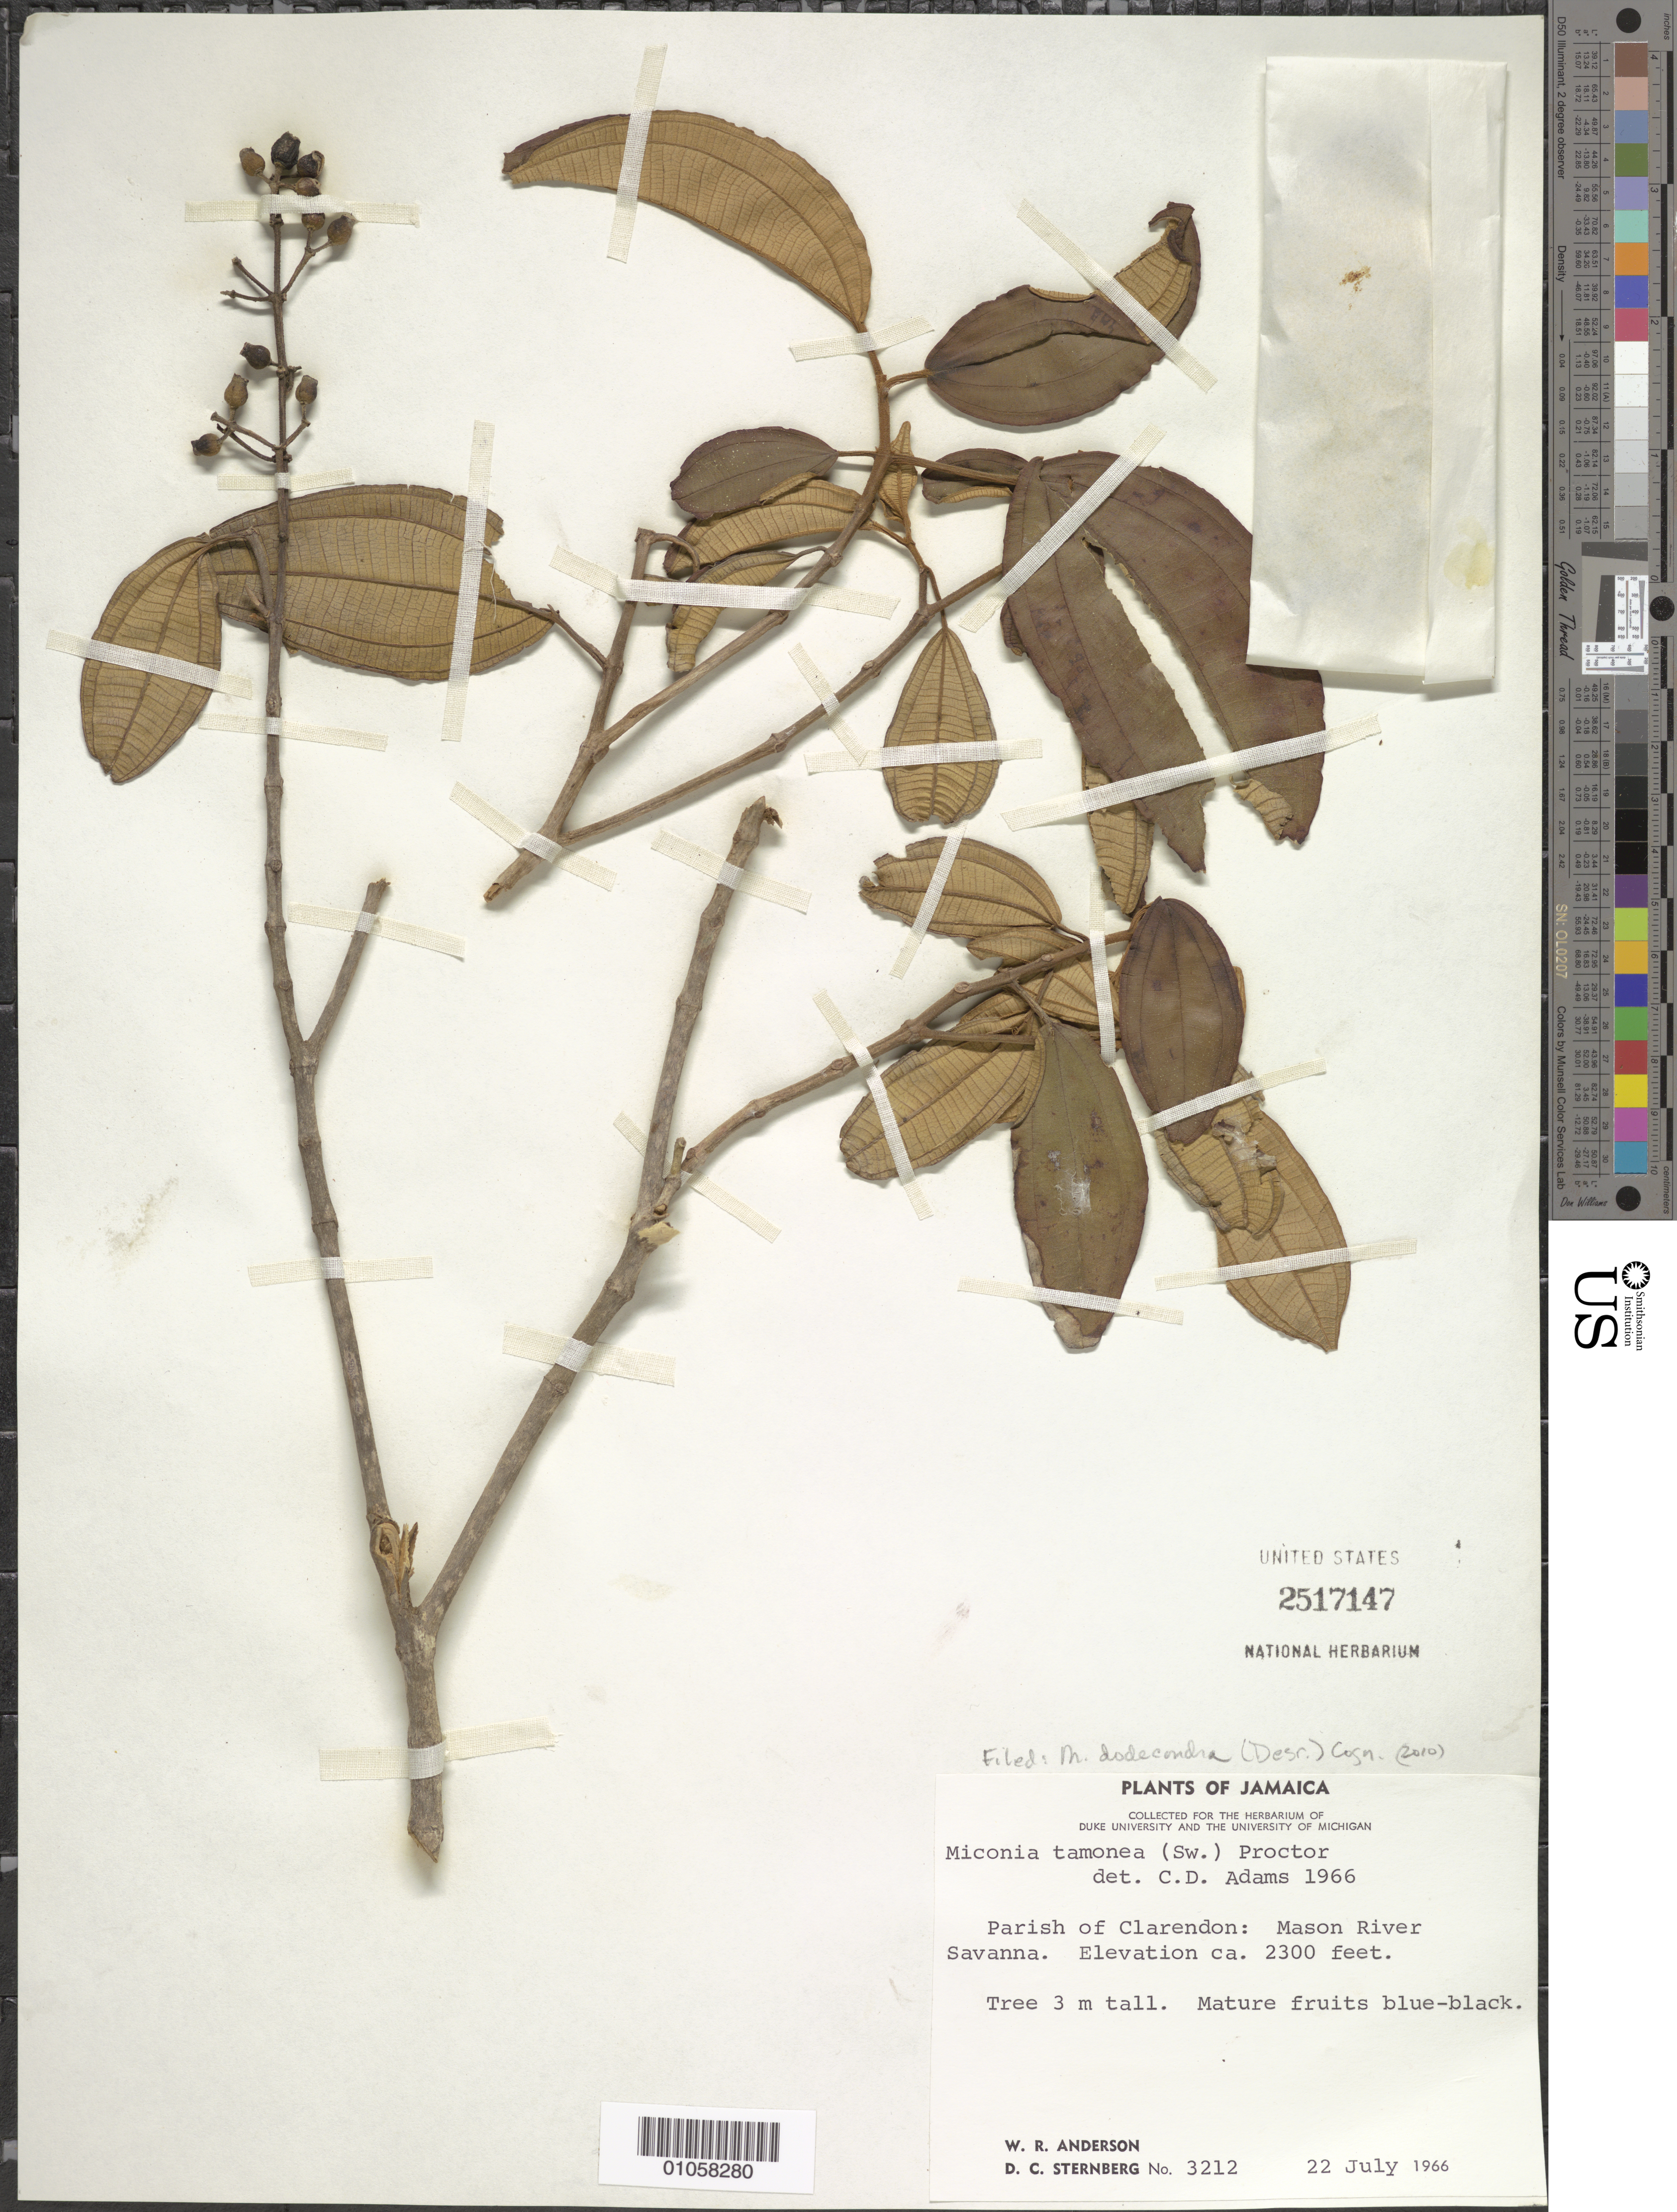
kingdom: Plantae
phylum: Tracheophyta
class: Magnoliopsida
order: Myrtales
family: Melastomataceae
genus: Miconia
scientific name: Miconia dodecandra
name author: Cogn.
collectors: W. R. Anderson & D. Sternberg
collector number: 3212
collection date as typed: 22 Jul 1966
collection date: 1966-07-22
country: Jamaica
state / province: Clarendon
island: Jamaica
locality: Mason River Savanna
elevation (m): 701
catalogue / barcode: US 2517147